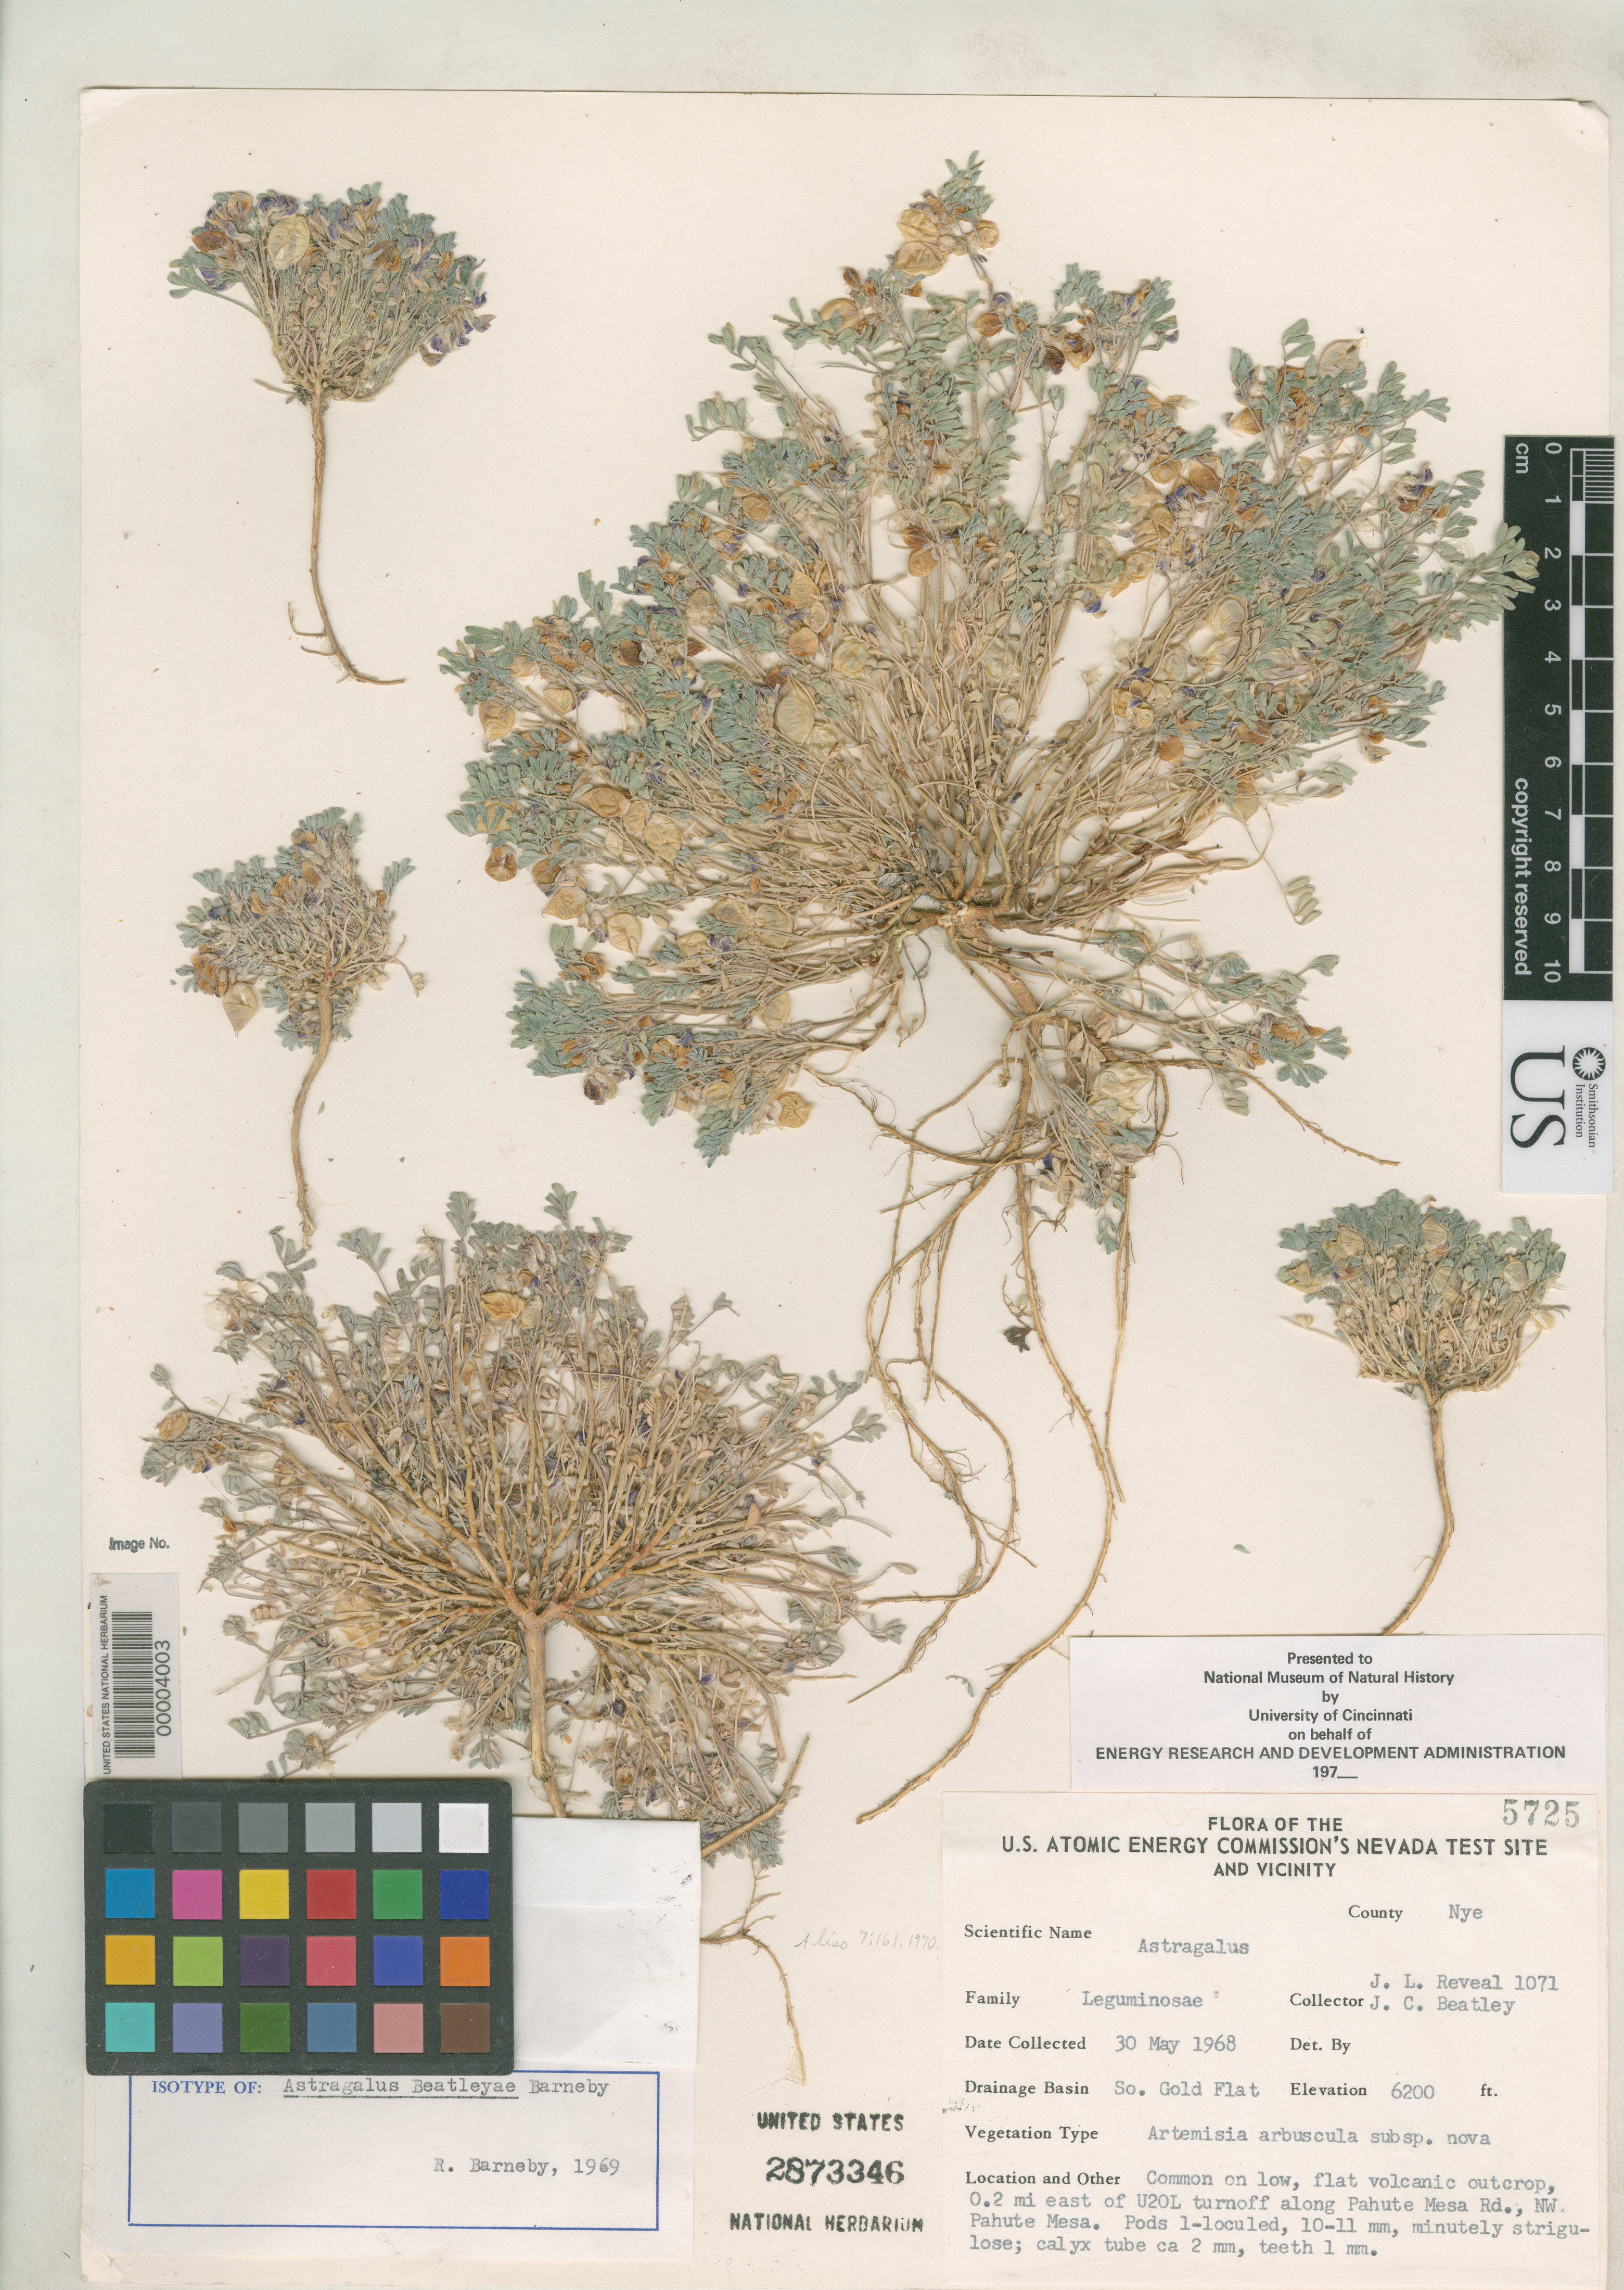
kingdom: Plantae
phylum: Tracheophyta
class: Magnoliopsida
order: Fabales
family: Fabaceae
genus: Astragalus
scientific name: Astragalus beatleyae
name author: Barneby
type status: Isotype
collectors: J. L. Reveal & J. C. Beatley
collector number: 1071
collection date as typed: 30 May 1968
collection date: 1968-05-30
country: United States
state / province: Nevada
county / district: Nye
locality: Pahute Mesa road, Pahute Mesa.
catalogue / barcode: US 2873346